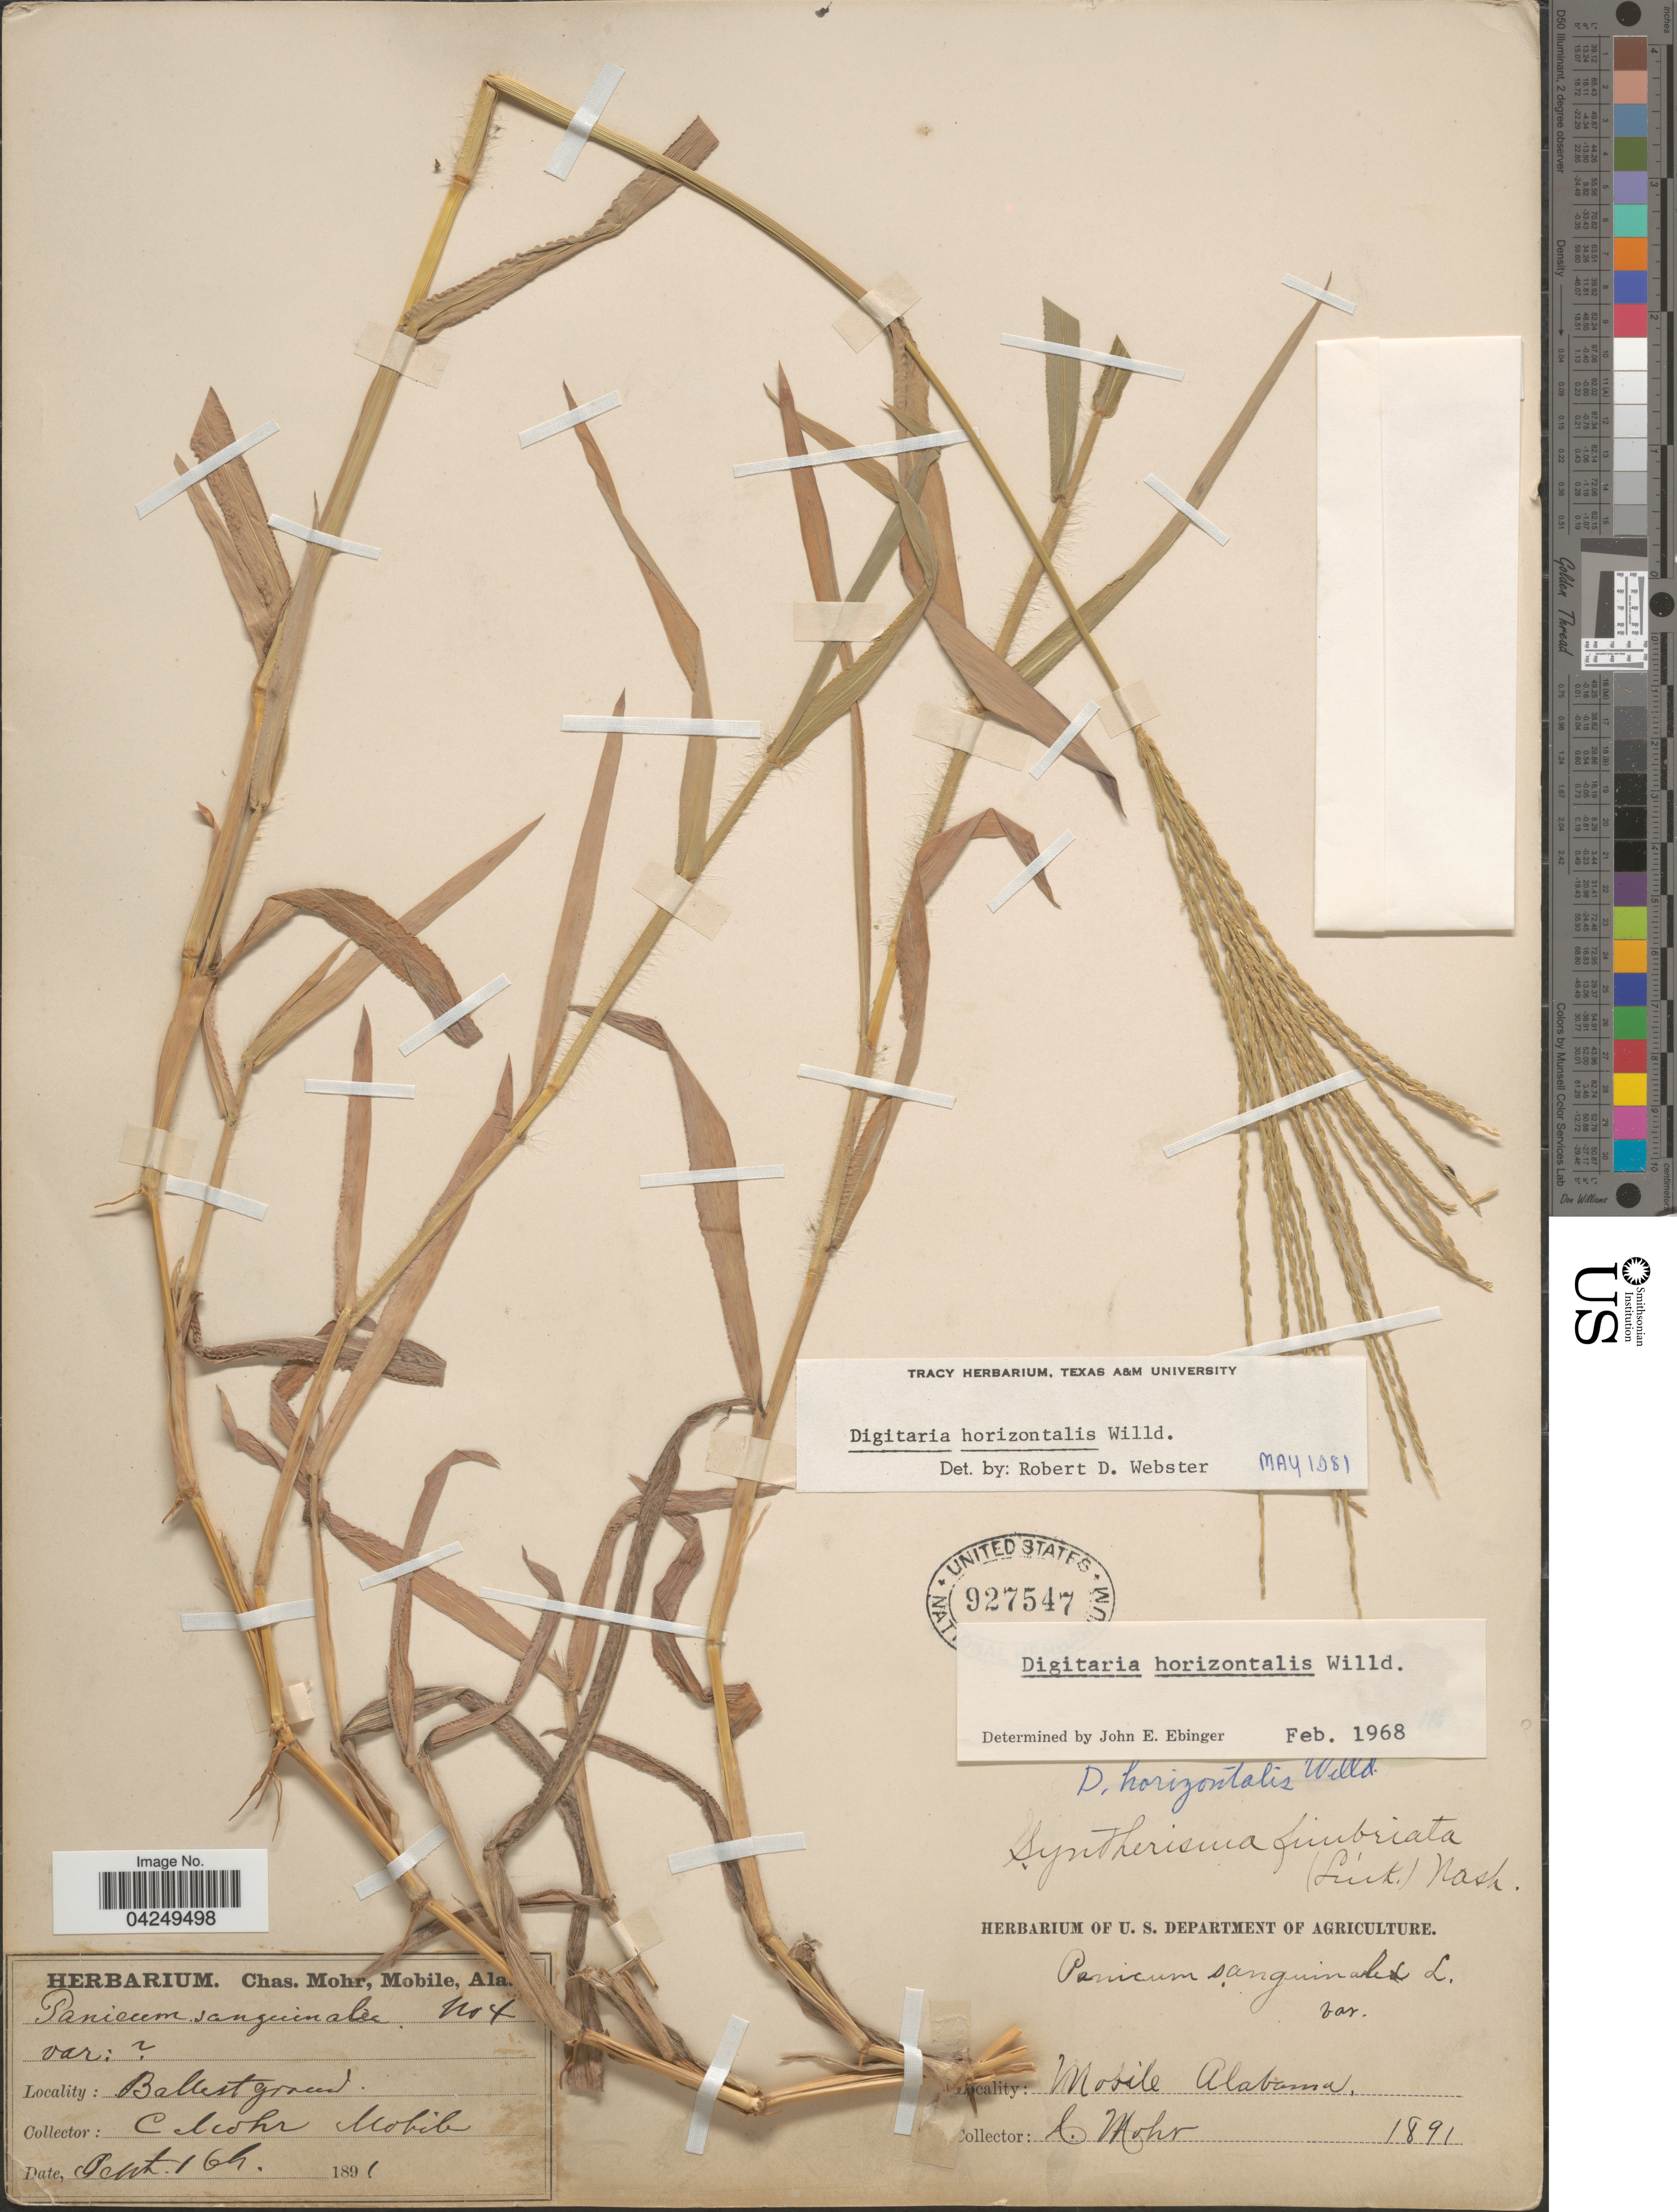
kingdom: Plantae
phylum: Tracheophyta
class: Liliopsida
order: Poales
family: Poaceae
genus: Digitaria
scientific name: Digitaria horizontalis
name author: Willd.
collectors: Mohr, C. T. (herbarium)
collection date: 1891-09-16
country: United States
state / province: Alabama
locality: Ballast ground. Mobile.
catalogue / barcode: US 927547